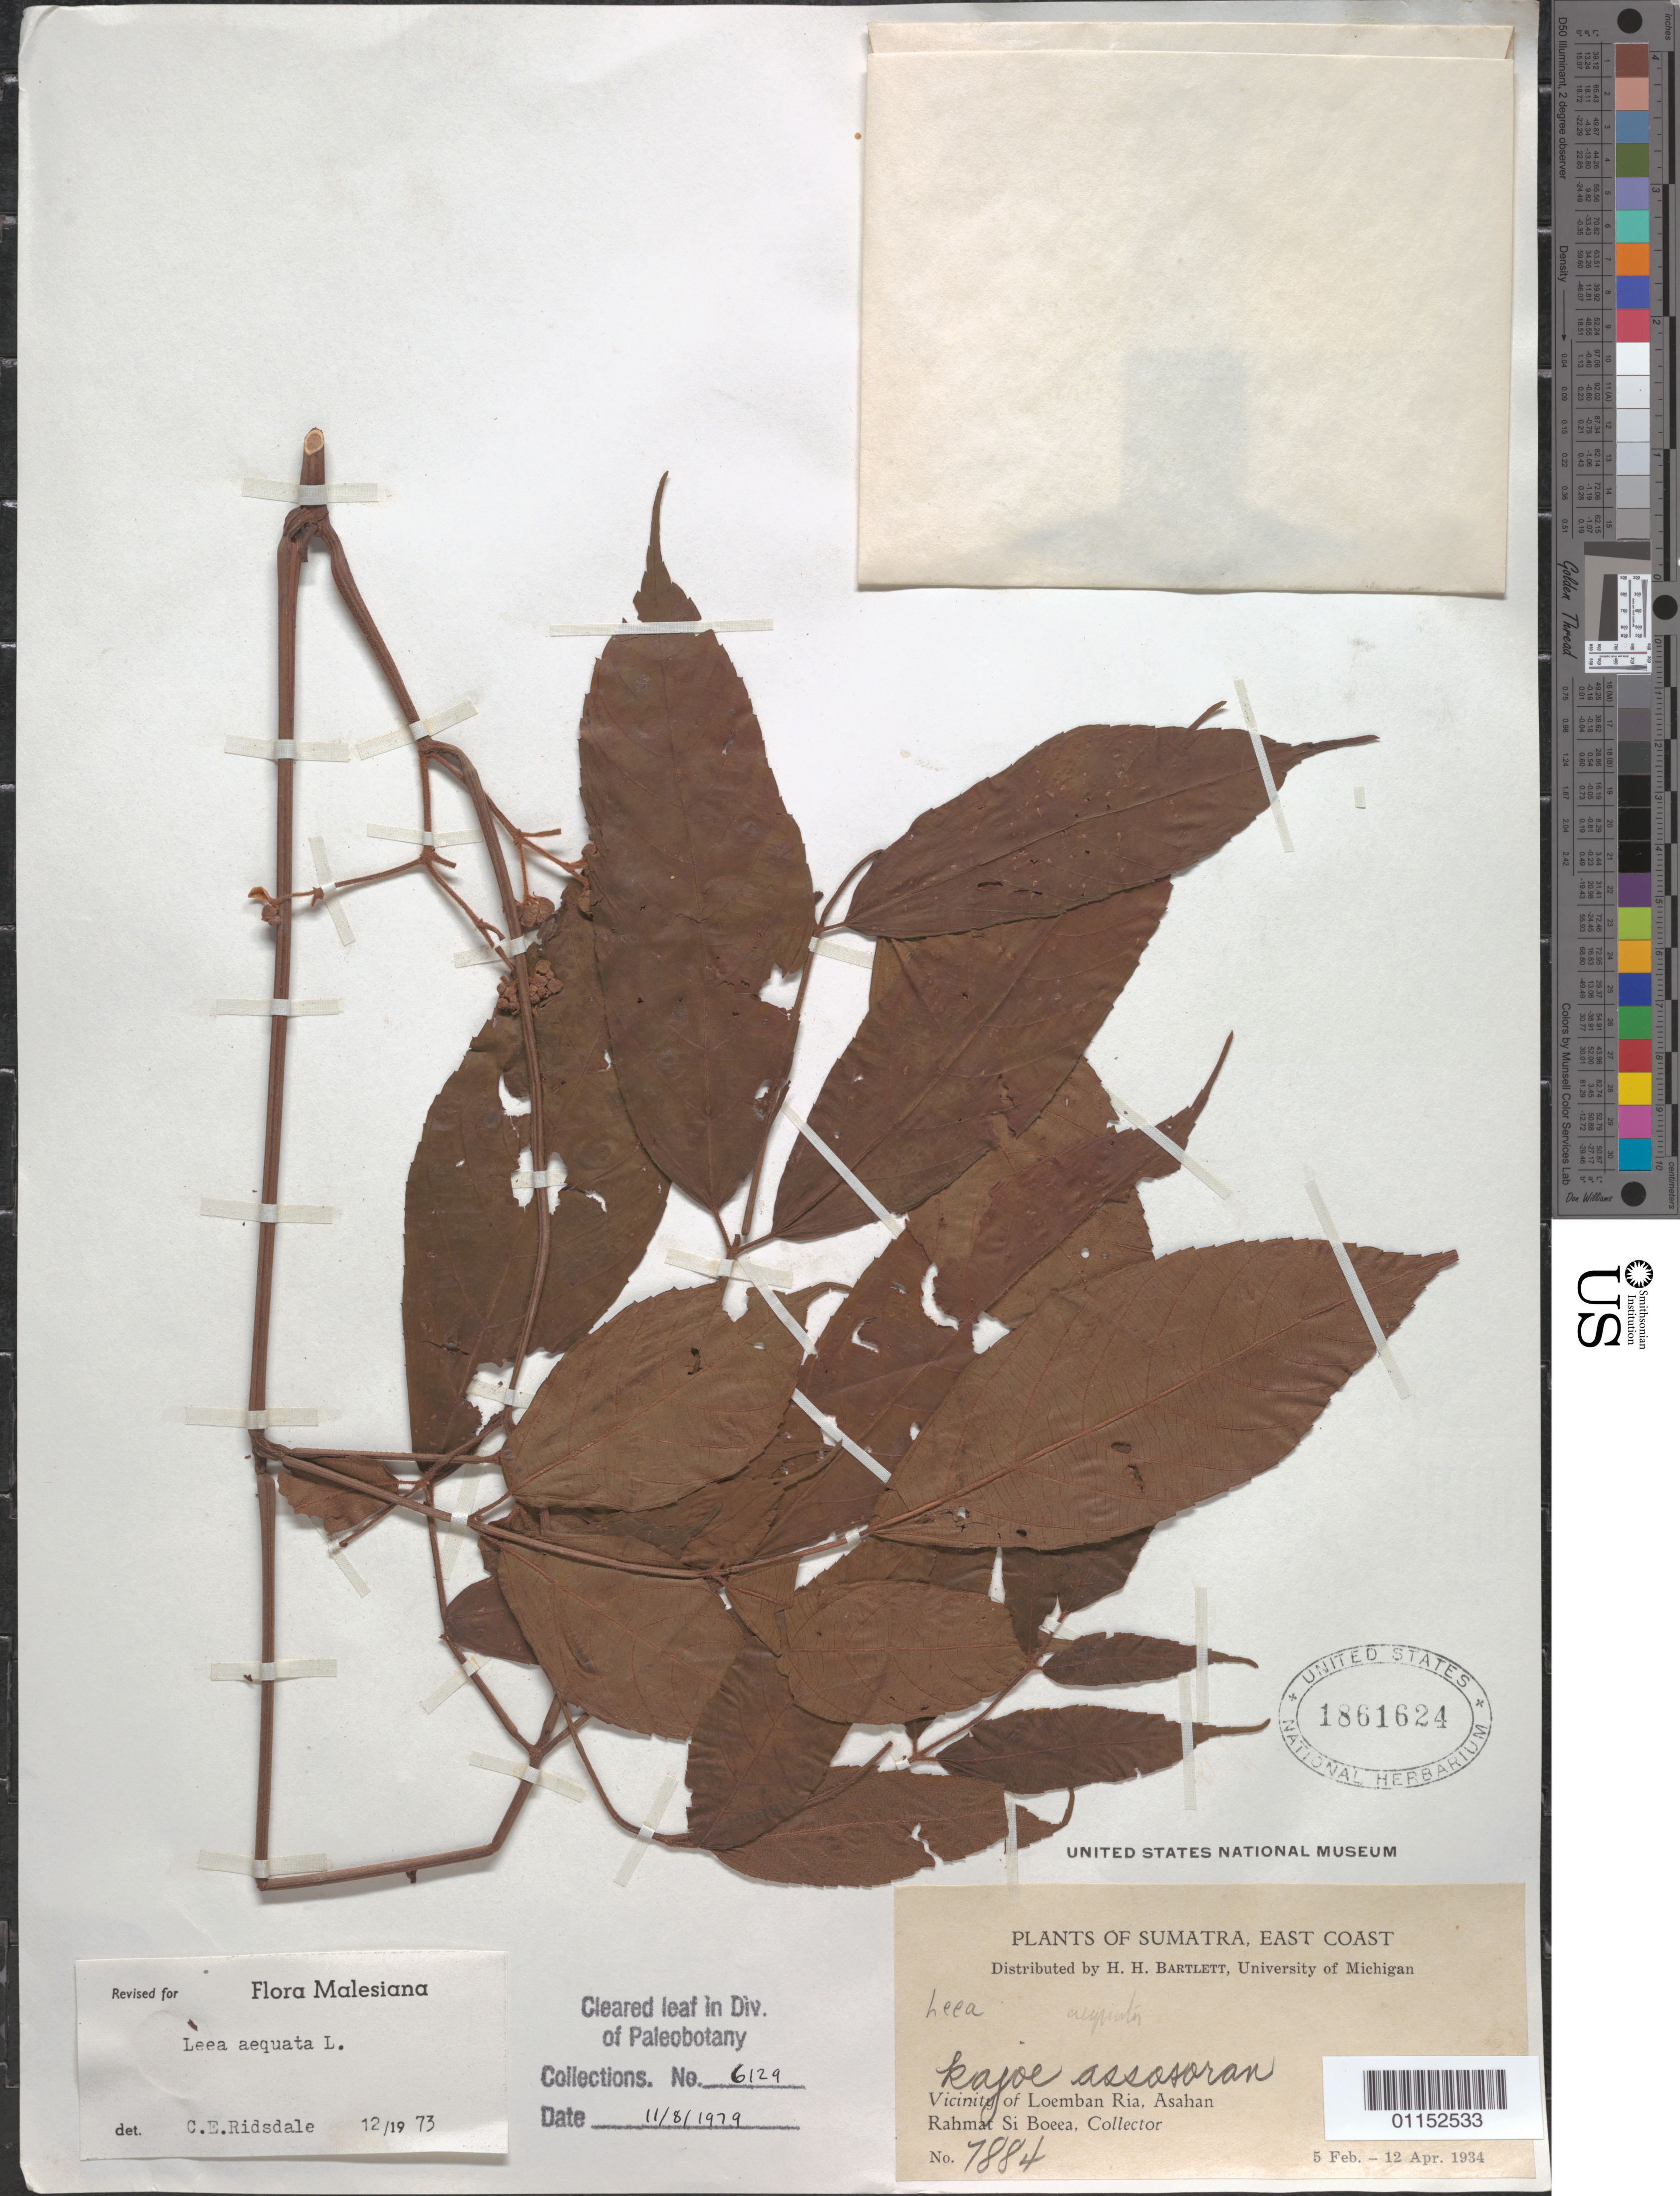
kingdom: Plantae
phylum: Tracheophyta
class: Magnoliopsida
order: Vitales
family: Vitaceae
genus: Leea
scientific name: Leea aequata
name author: L.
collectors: Rahmat Si Boeea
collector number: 7884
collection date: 1934-02-05/1934-04-12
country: Indonesia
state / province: Sumatra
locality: Vicinity of Loemban Ria, Asahan.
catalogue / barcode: US 1861624